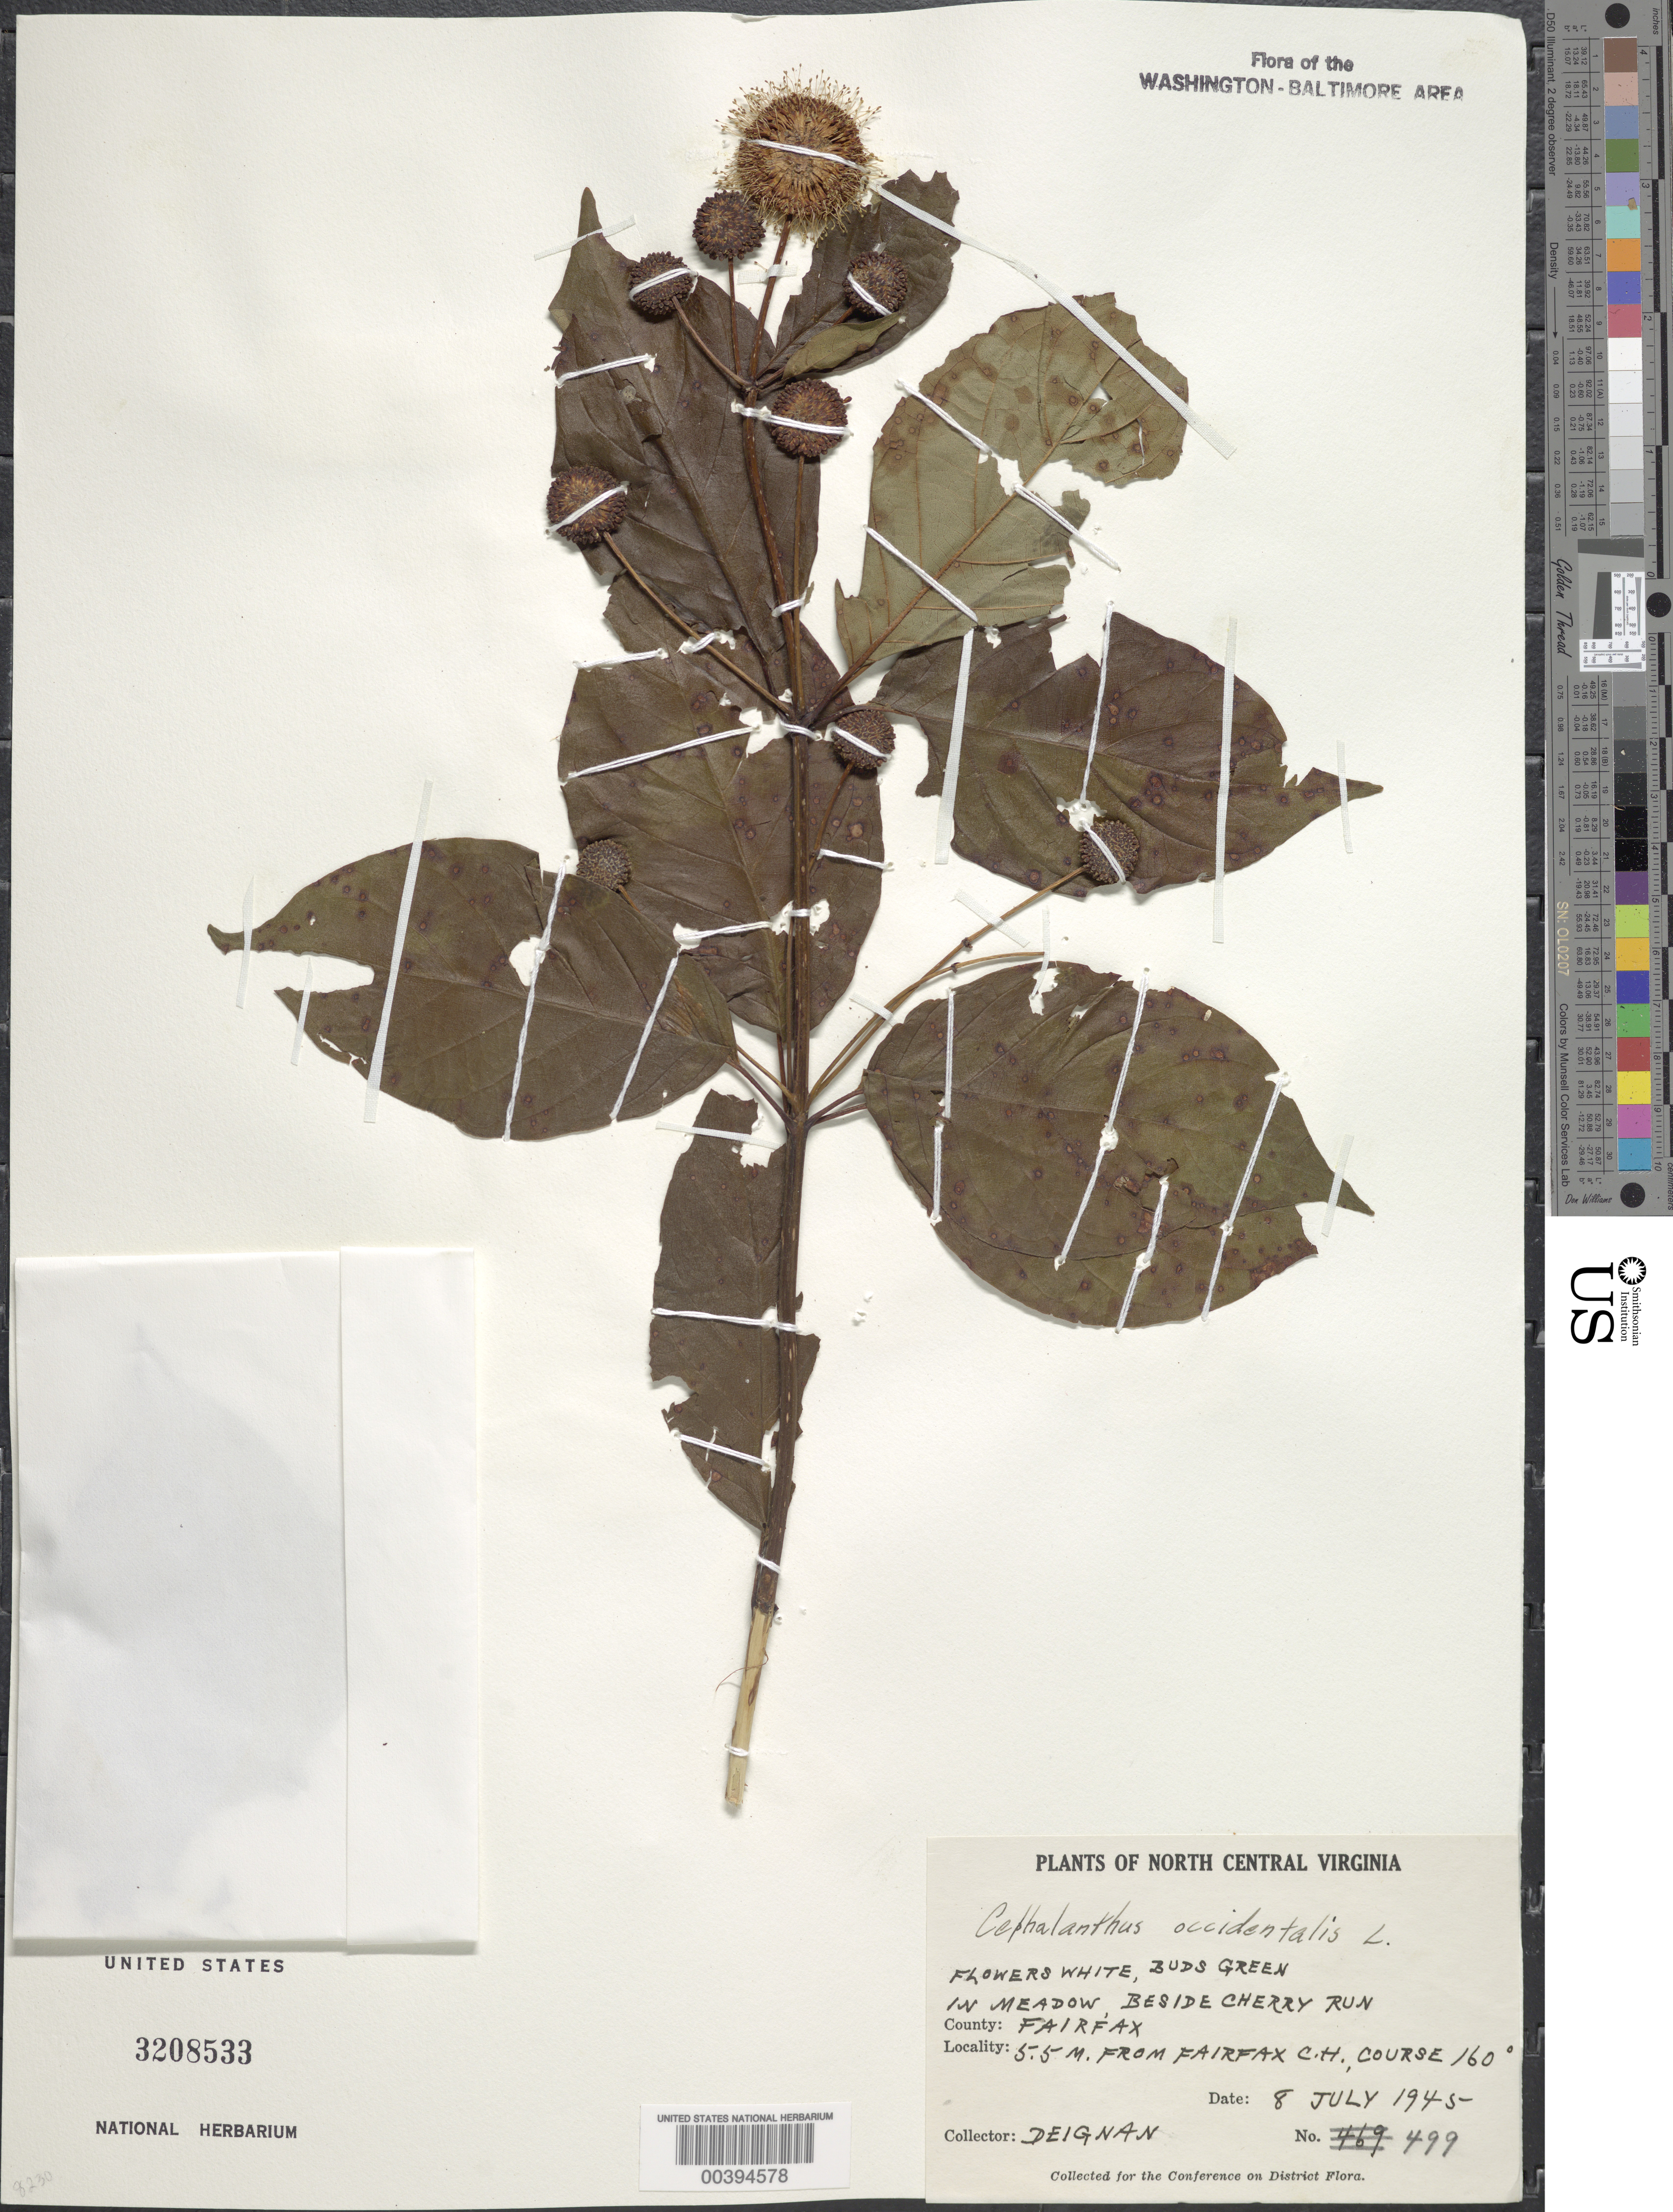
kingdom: Plantae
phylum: Tracheophyta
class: Magnoliopsida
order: Gentianales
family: Rubiaceae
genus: Cephalanthus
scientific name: Cephalanthus occidentalis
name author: L.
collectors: H. Deignan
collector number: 499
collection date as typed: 08 Jul 1945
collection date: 1945-07-08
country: United States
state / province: Virginia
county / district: Fairfax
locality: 5.5 M from Fairfax Court House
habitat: In meadow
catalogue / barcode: US 3208533